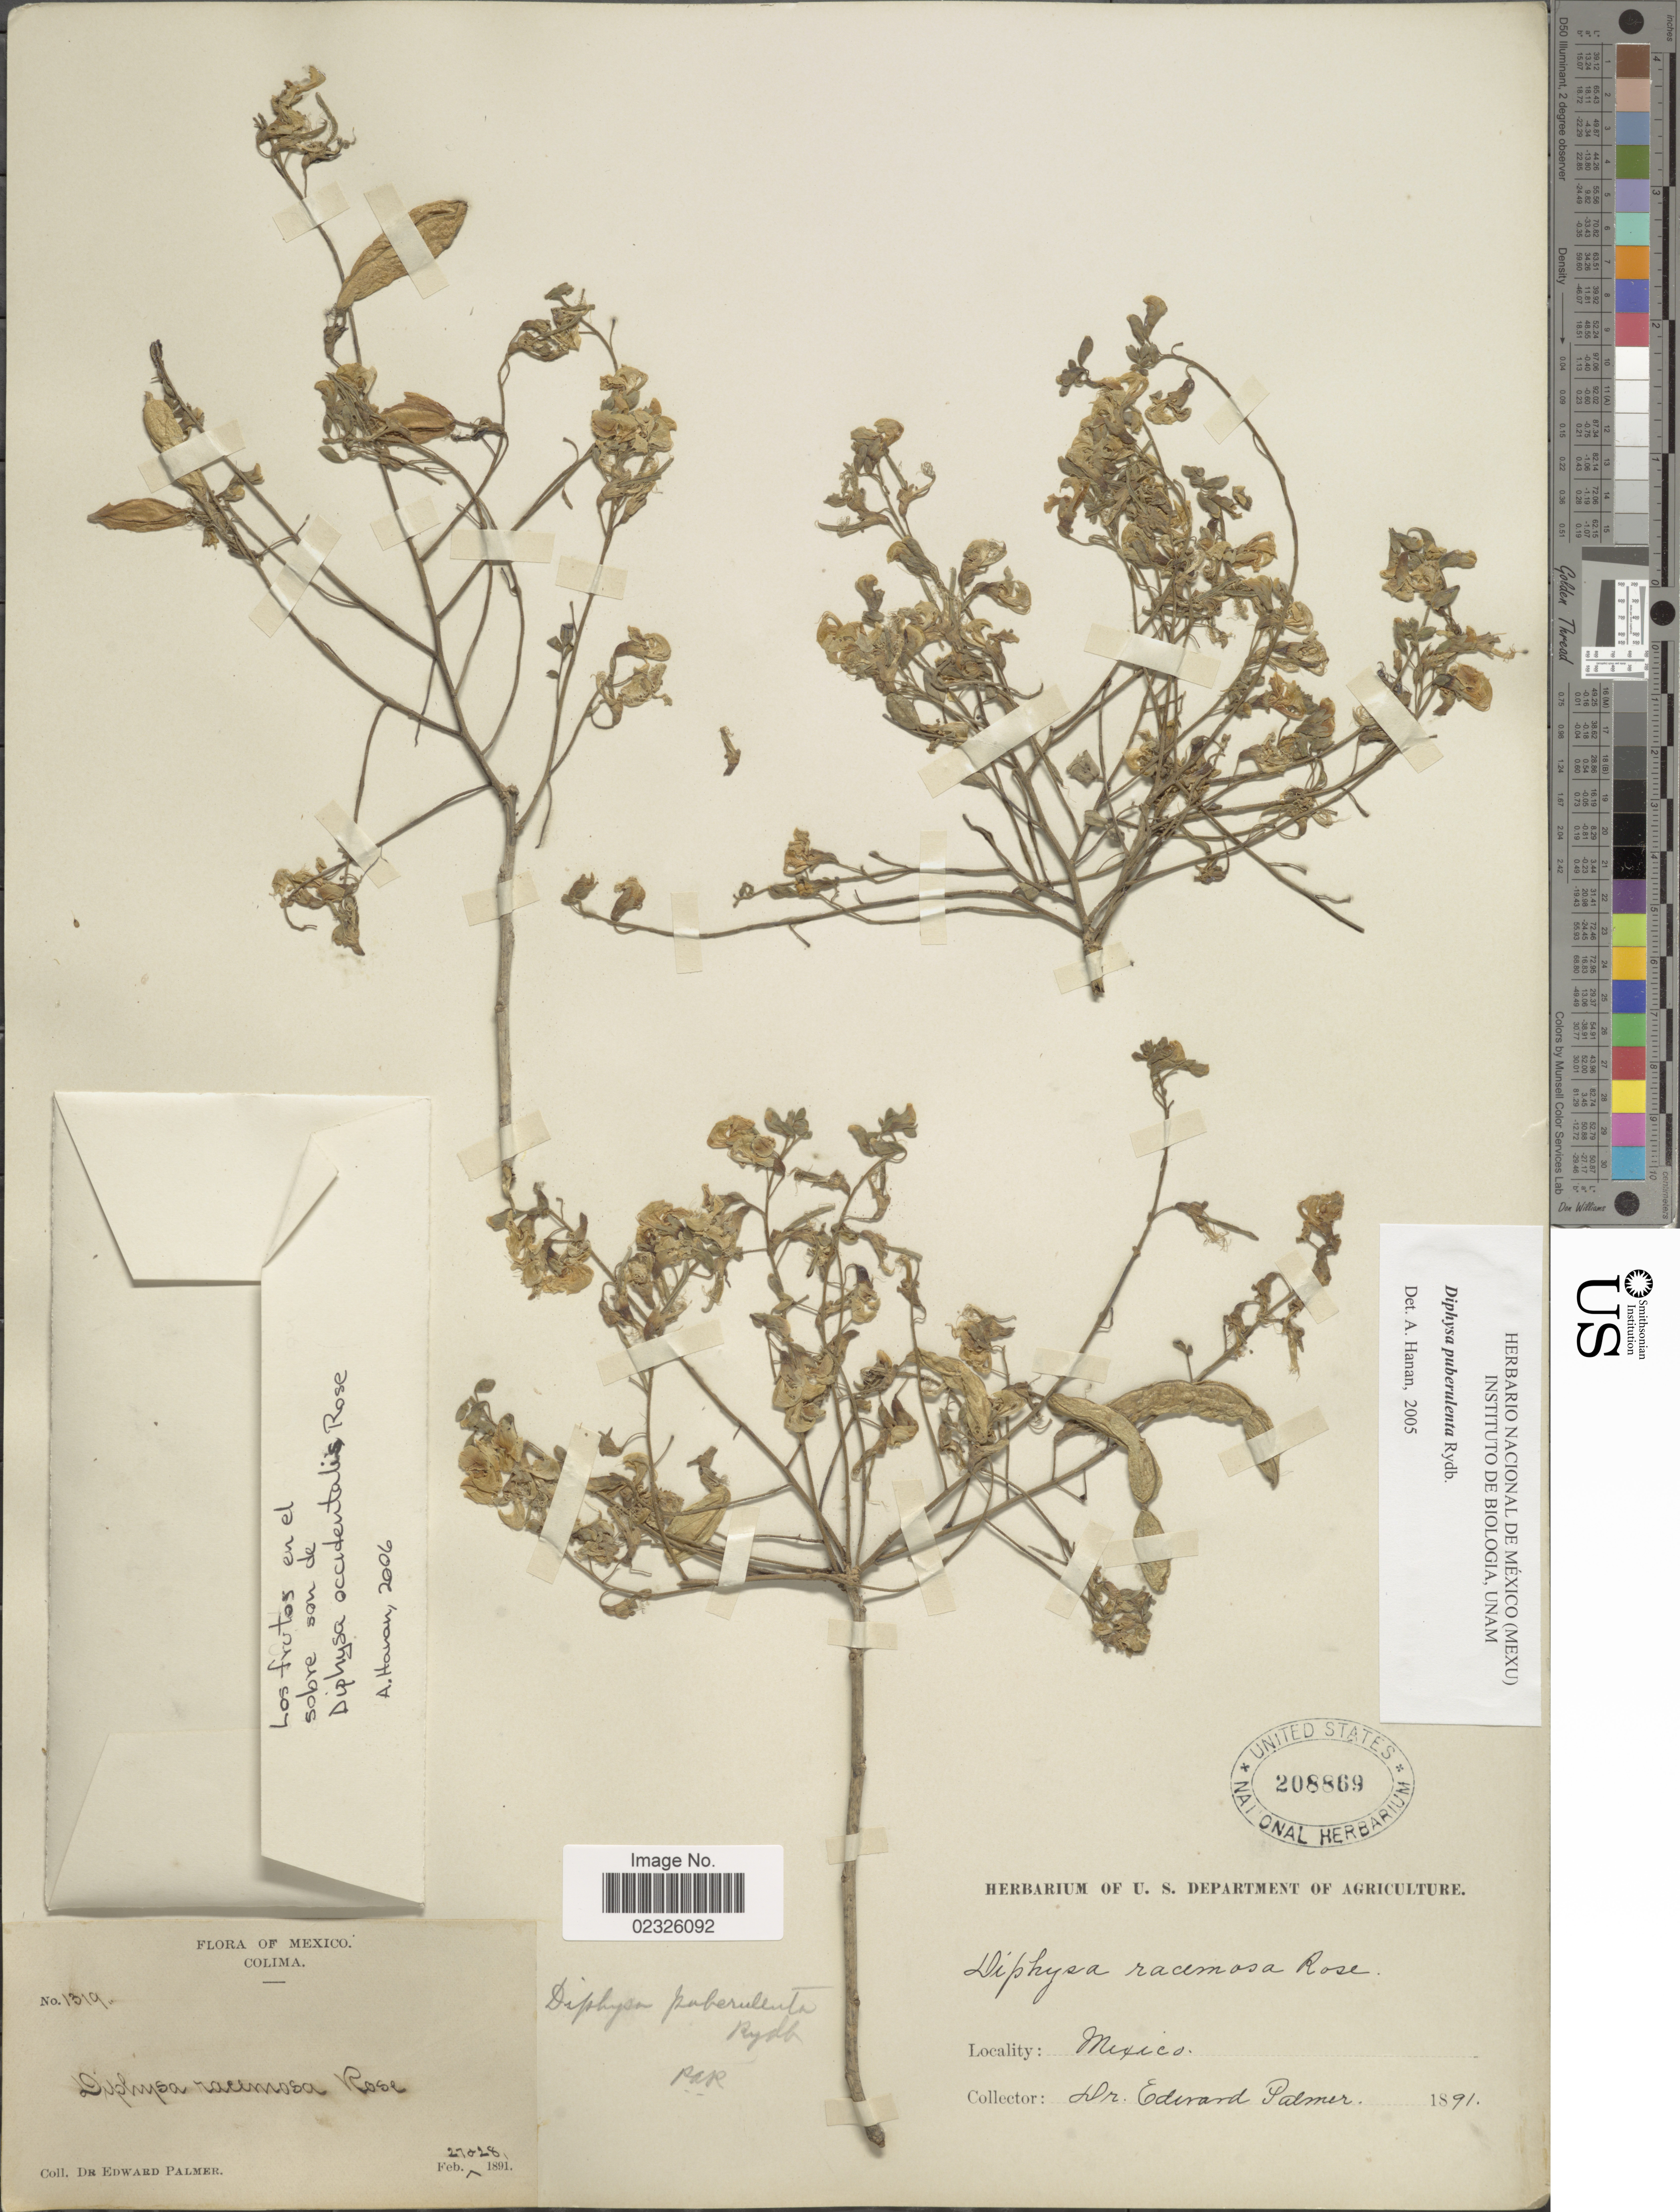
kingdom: Plantae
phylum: Tracheophyta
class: Magnoliopsida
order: Fabales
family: Fabaceae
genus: Diphysa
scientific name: Diphysa puberulenta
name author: Rydb.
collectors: E. Palmer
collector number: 1319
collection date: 1891-02-27/1891-02-28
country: Mexico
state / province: Colima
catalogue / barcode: US 208869